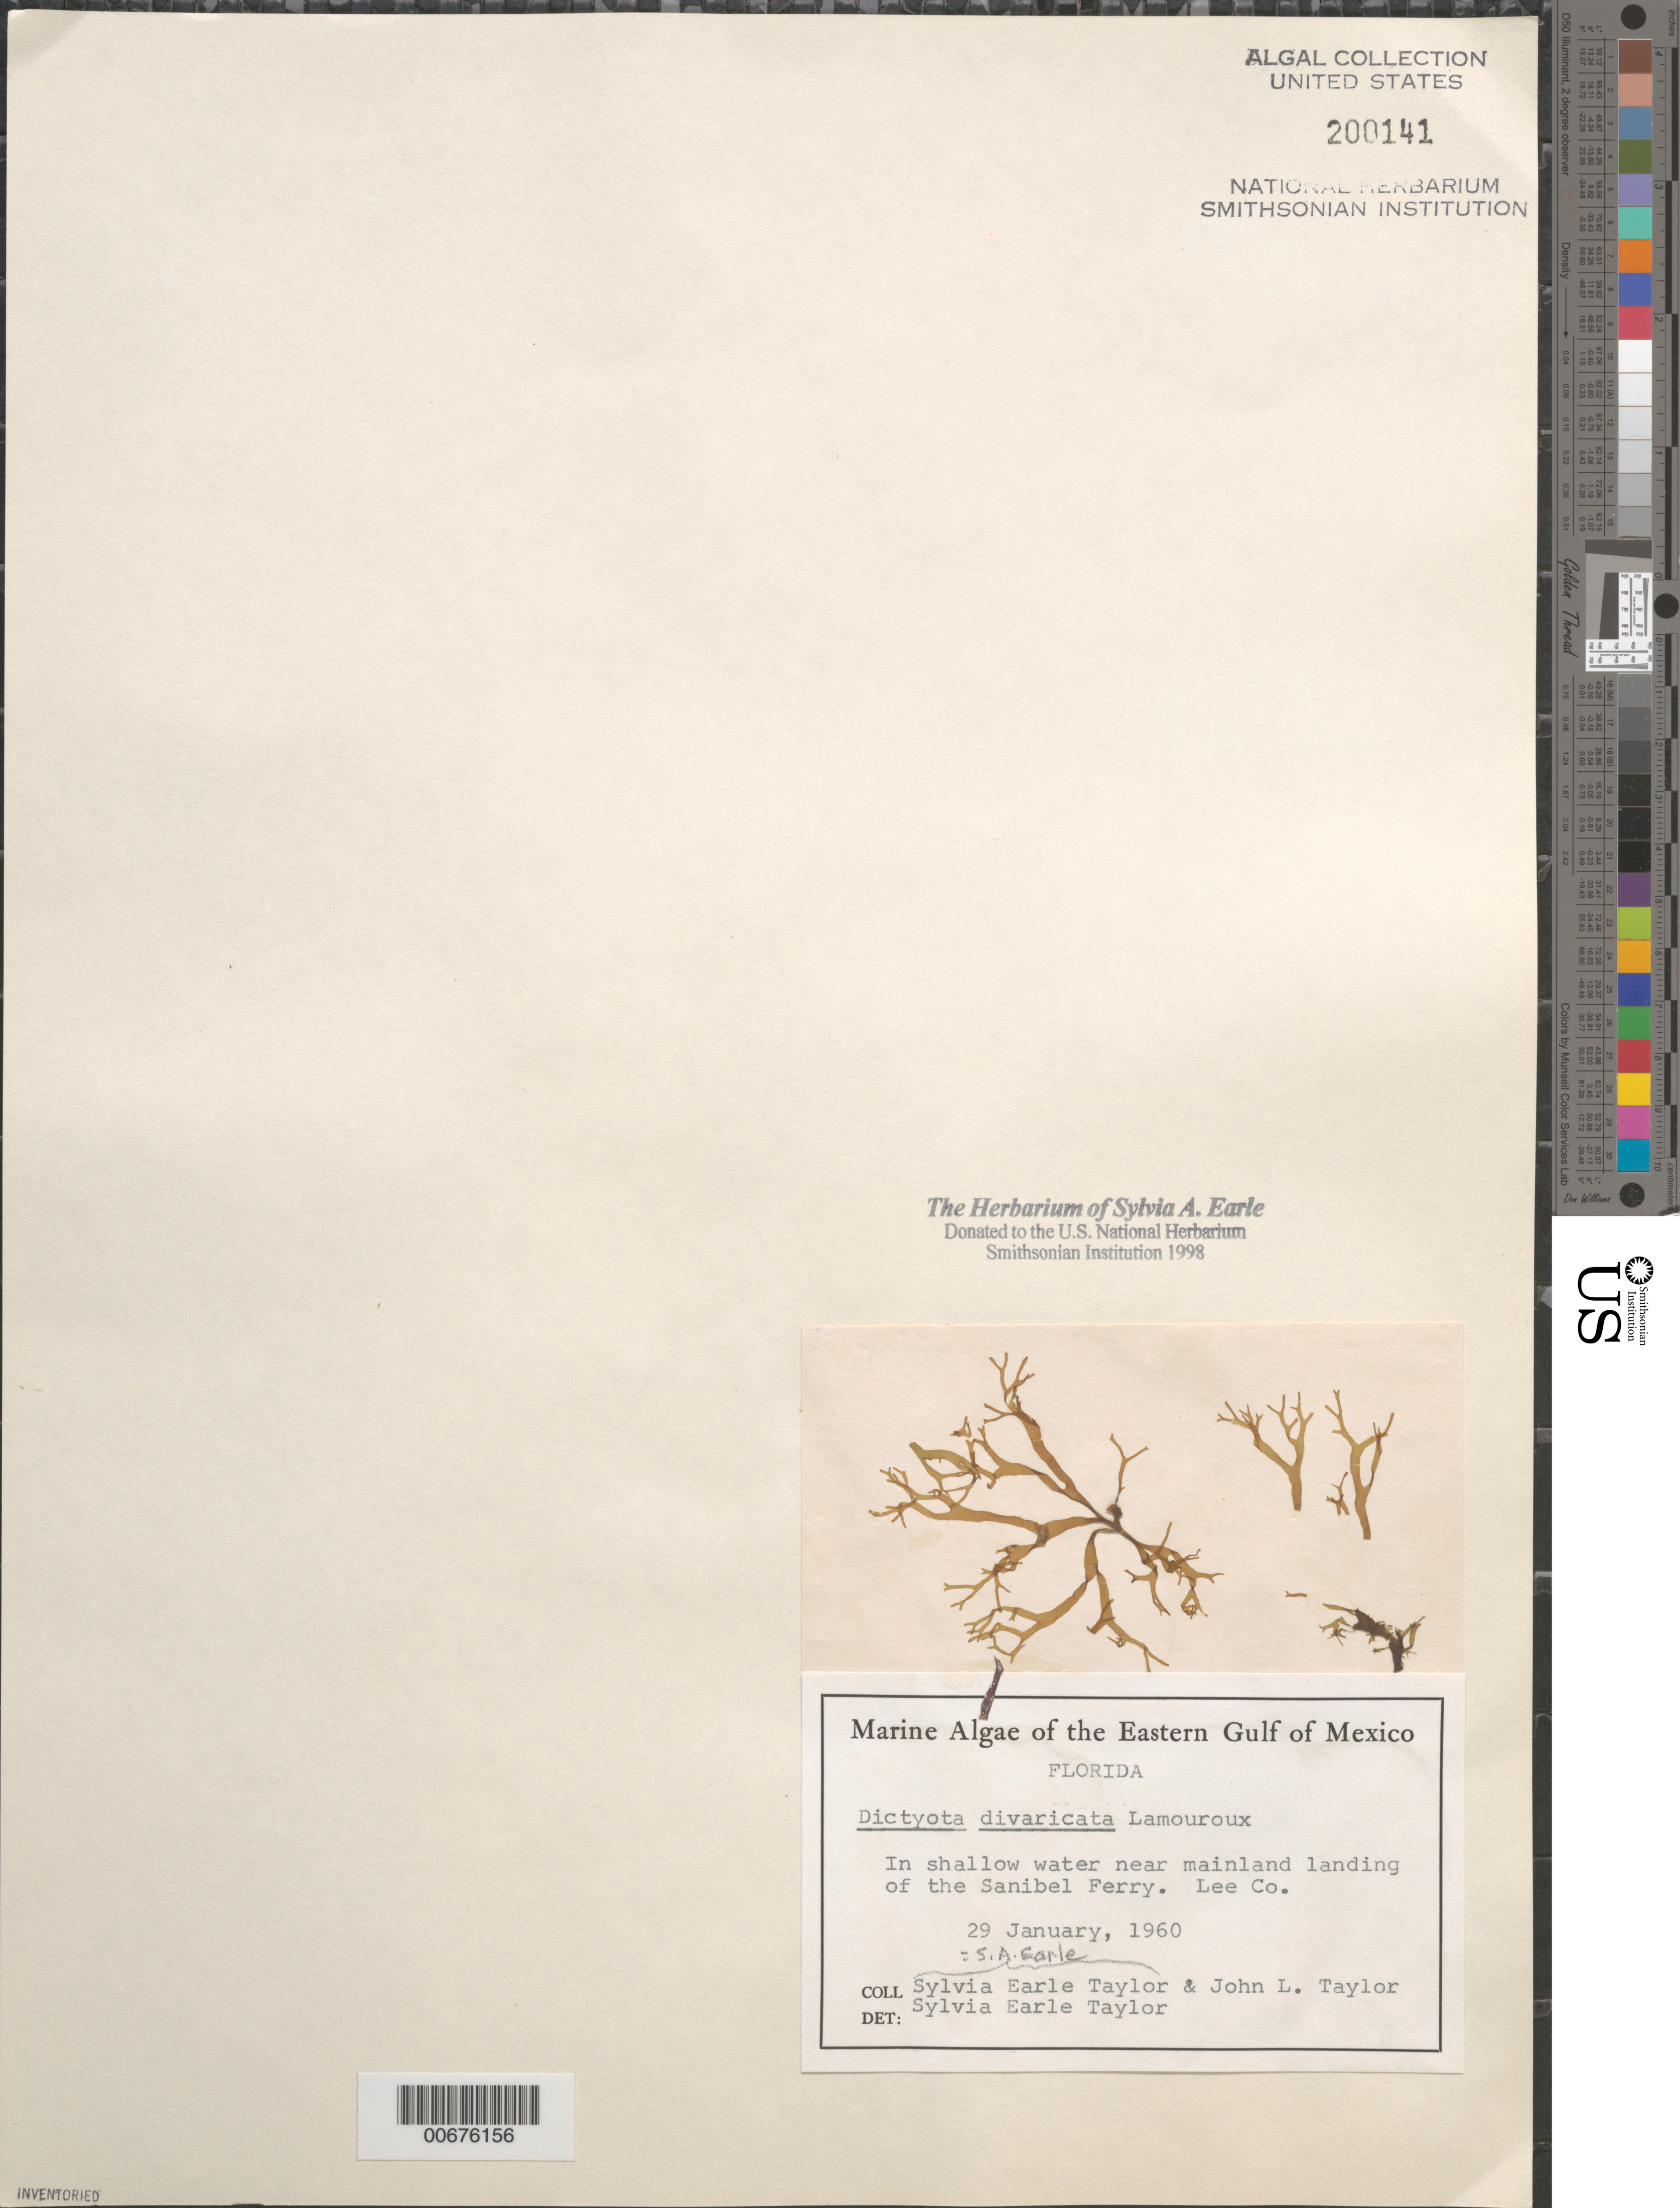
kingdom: Chromista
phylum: Ochrophyta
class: Phaeophyceae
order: Dictyotales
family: Dictyotaceae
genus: Dictyota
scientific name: Dictyota divaricata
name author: J.V.Lamouroux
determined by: Earle, S. A.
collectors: S. A. Earle & J. L. Taylor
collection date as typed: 29 Jan 1960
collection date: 1960-01-29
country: United States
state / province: Florida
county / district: Lee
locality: Near Sanibel Ferry mainland landing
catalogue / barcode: US 200141